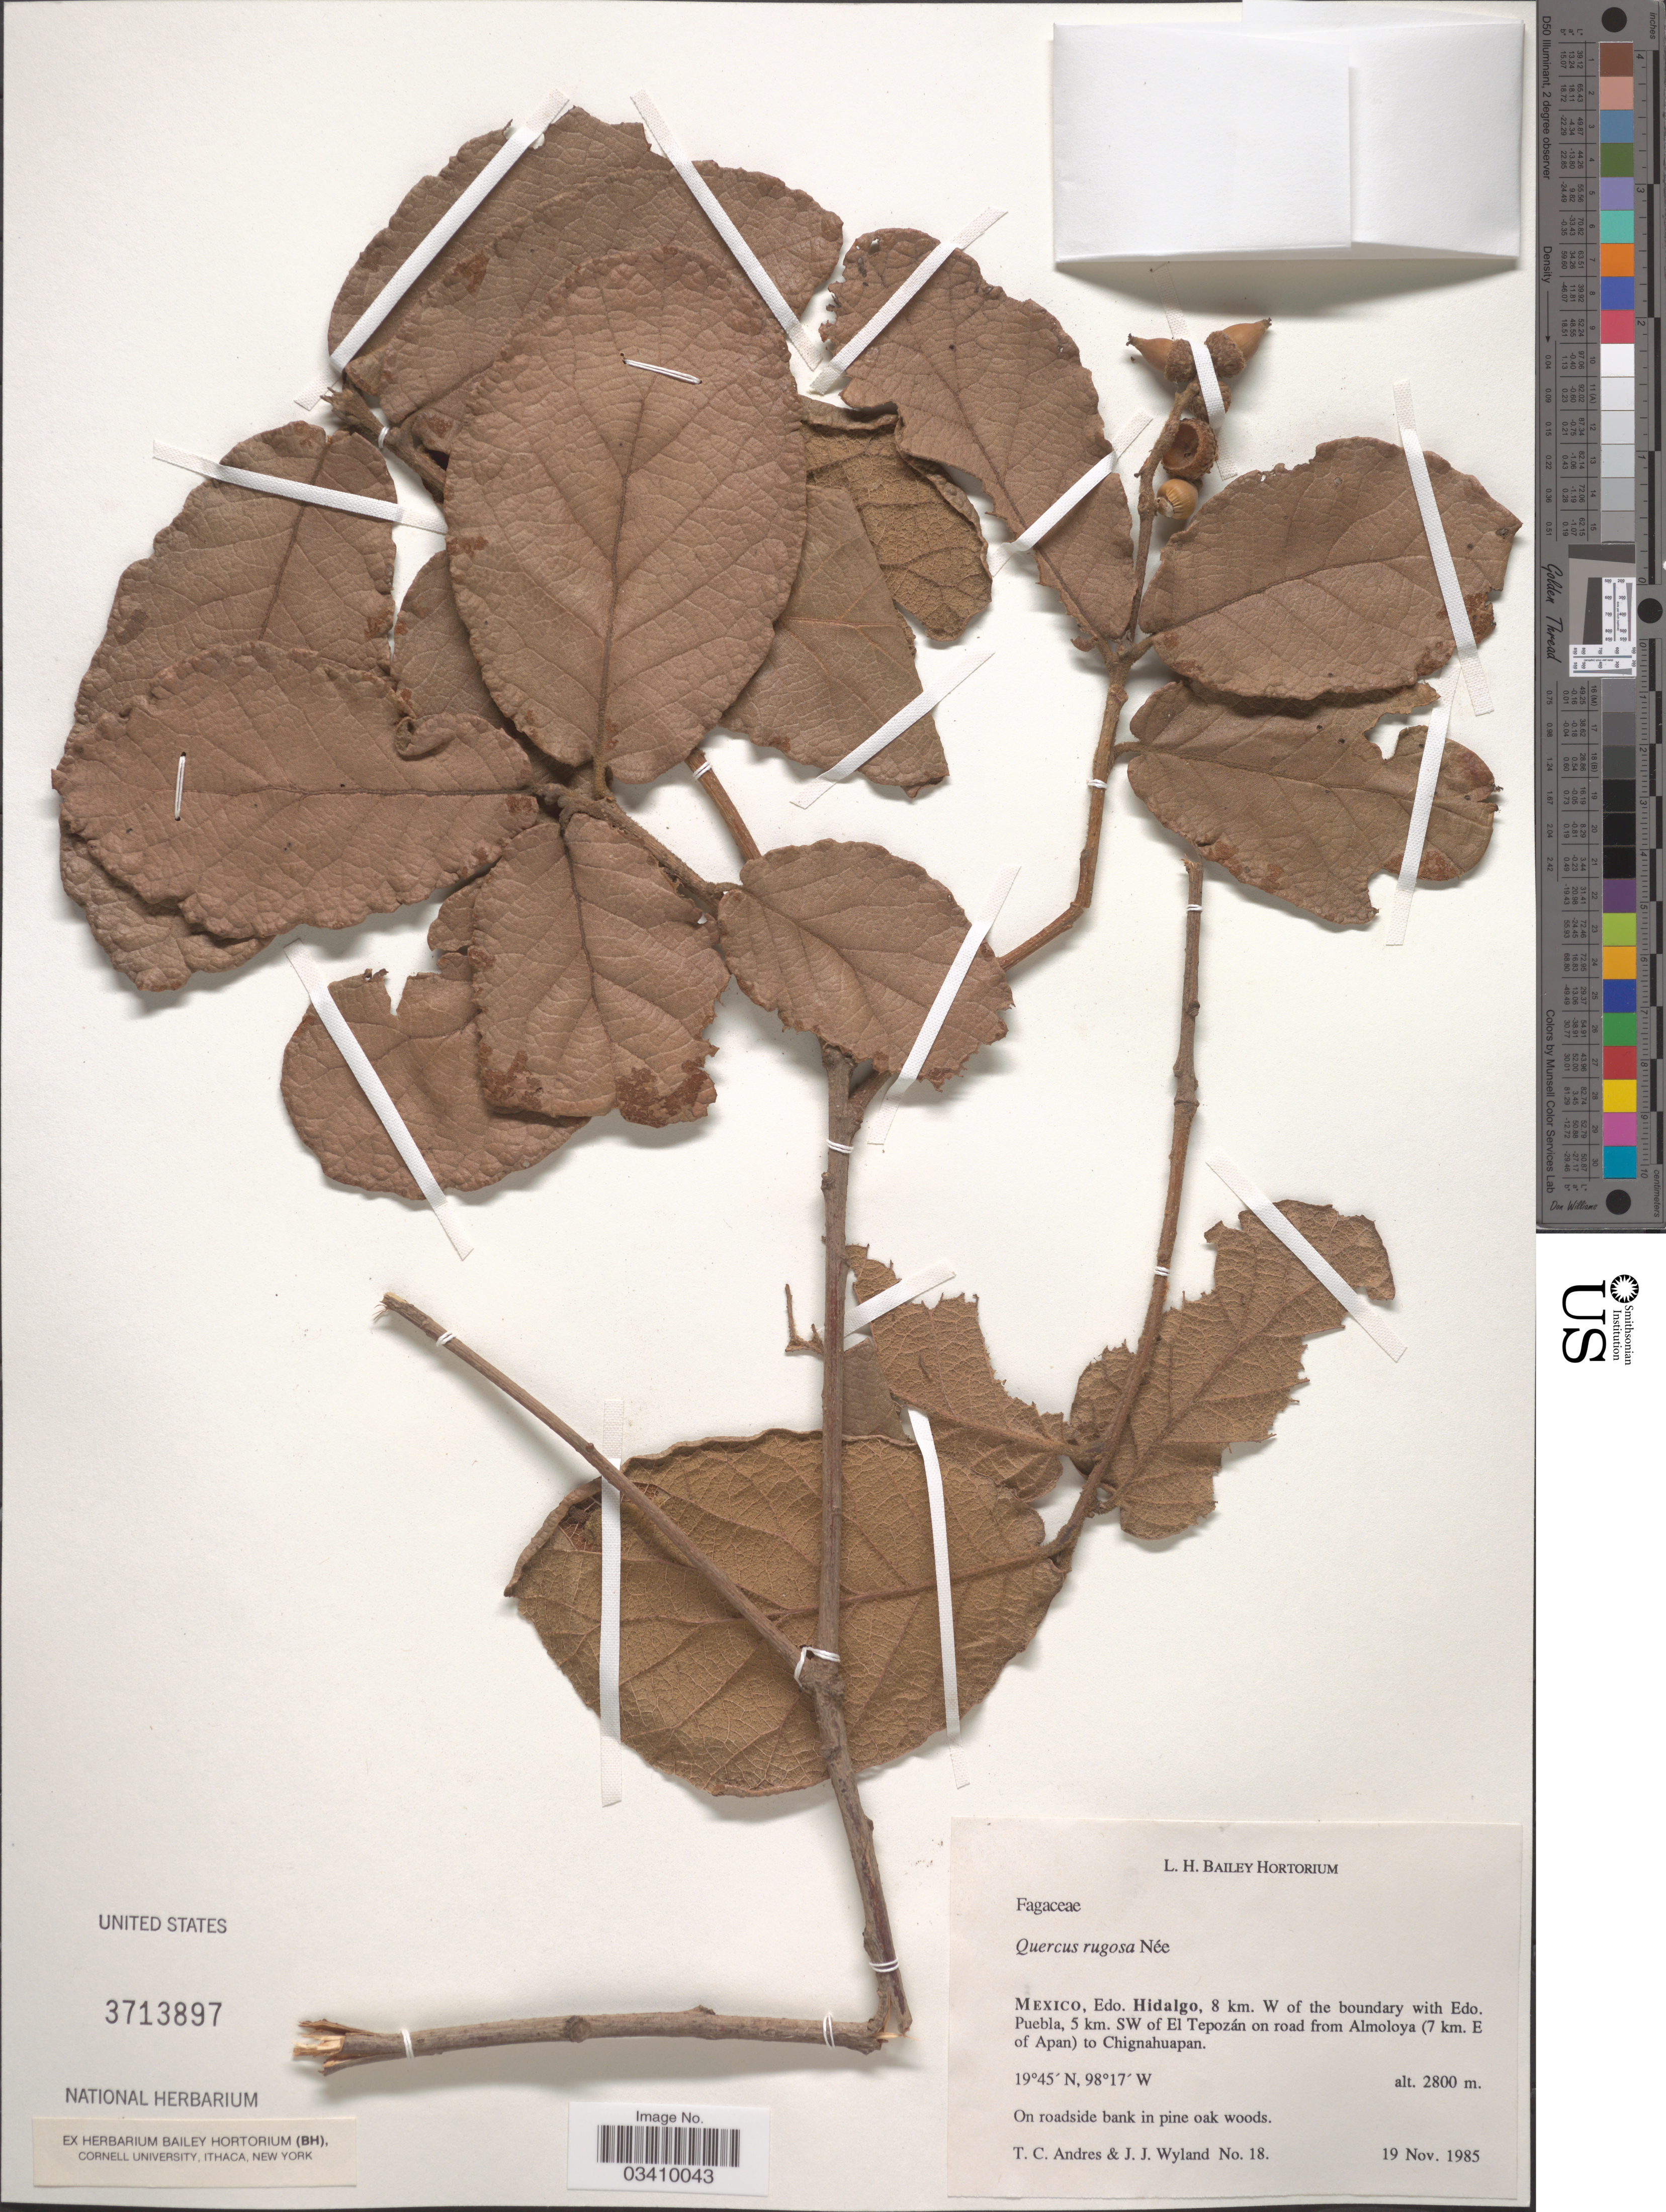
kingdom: Plantae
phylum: Tracheophyta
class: Magnoliopsida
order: Fagales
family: Fagaceae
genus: Quercus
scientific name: Quercus rugosa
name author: Née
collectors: T. C. Andres & J. J. Wyland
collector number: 18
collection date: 1985-11-19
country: Mexico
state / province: Hidalgo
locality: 8 km. W of the boundary with Edo. Puebla, 5 km. SW of El Tepozán on road from Almoloya (7 km. E of Apan) to Chignahuapan.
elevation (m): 2800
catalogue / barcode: US 3713897